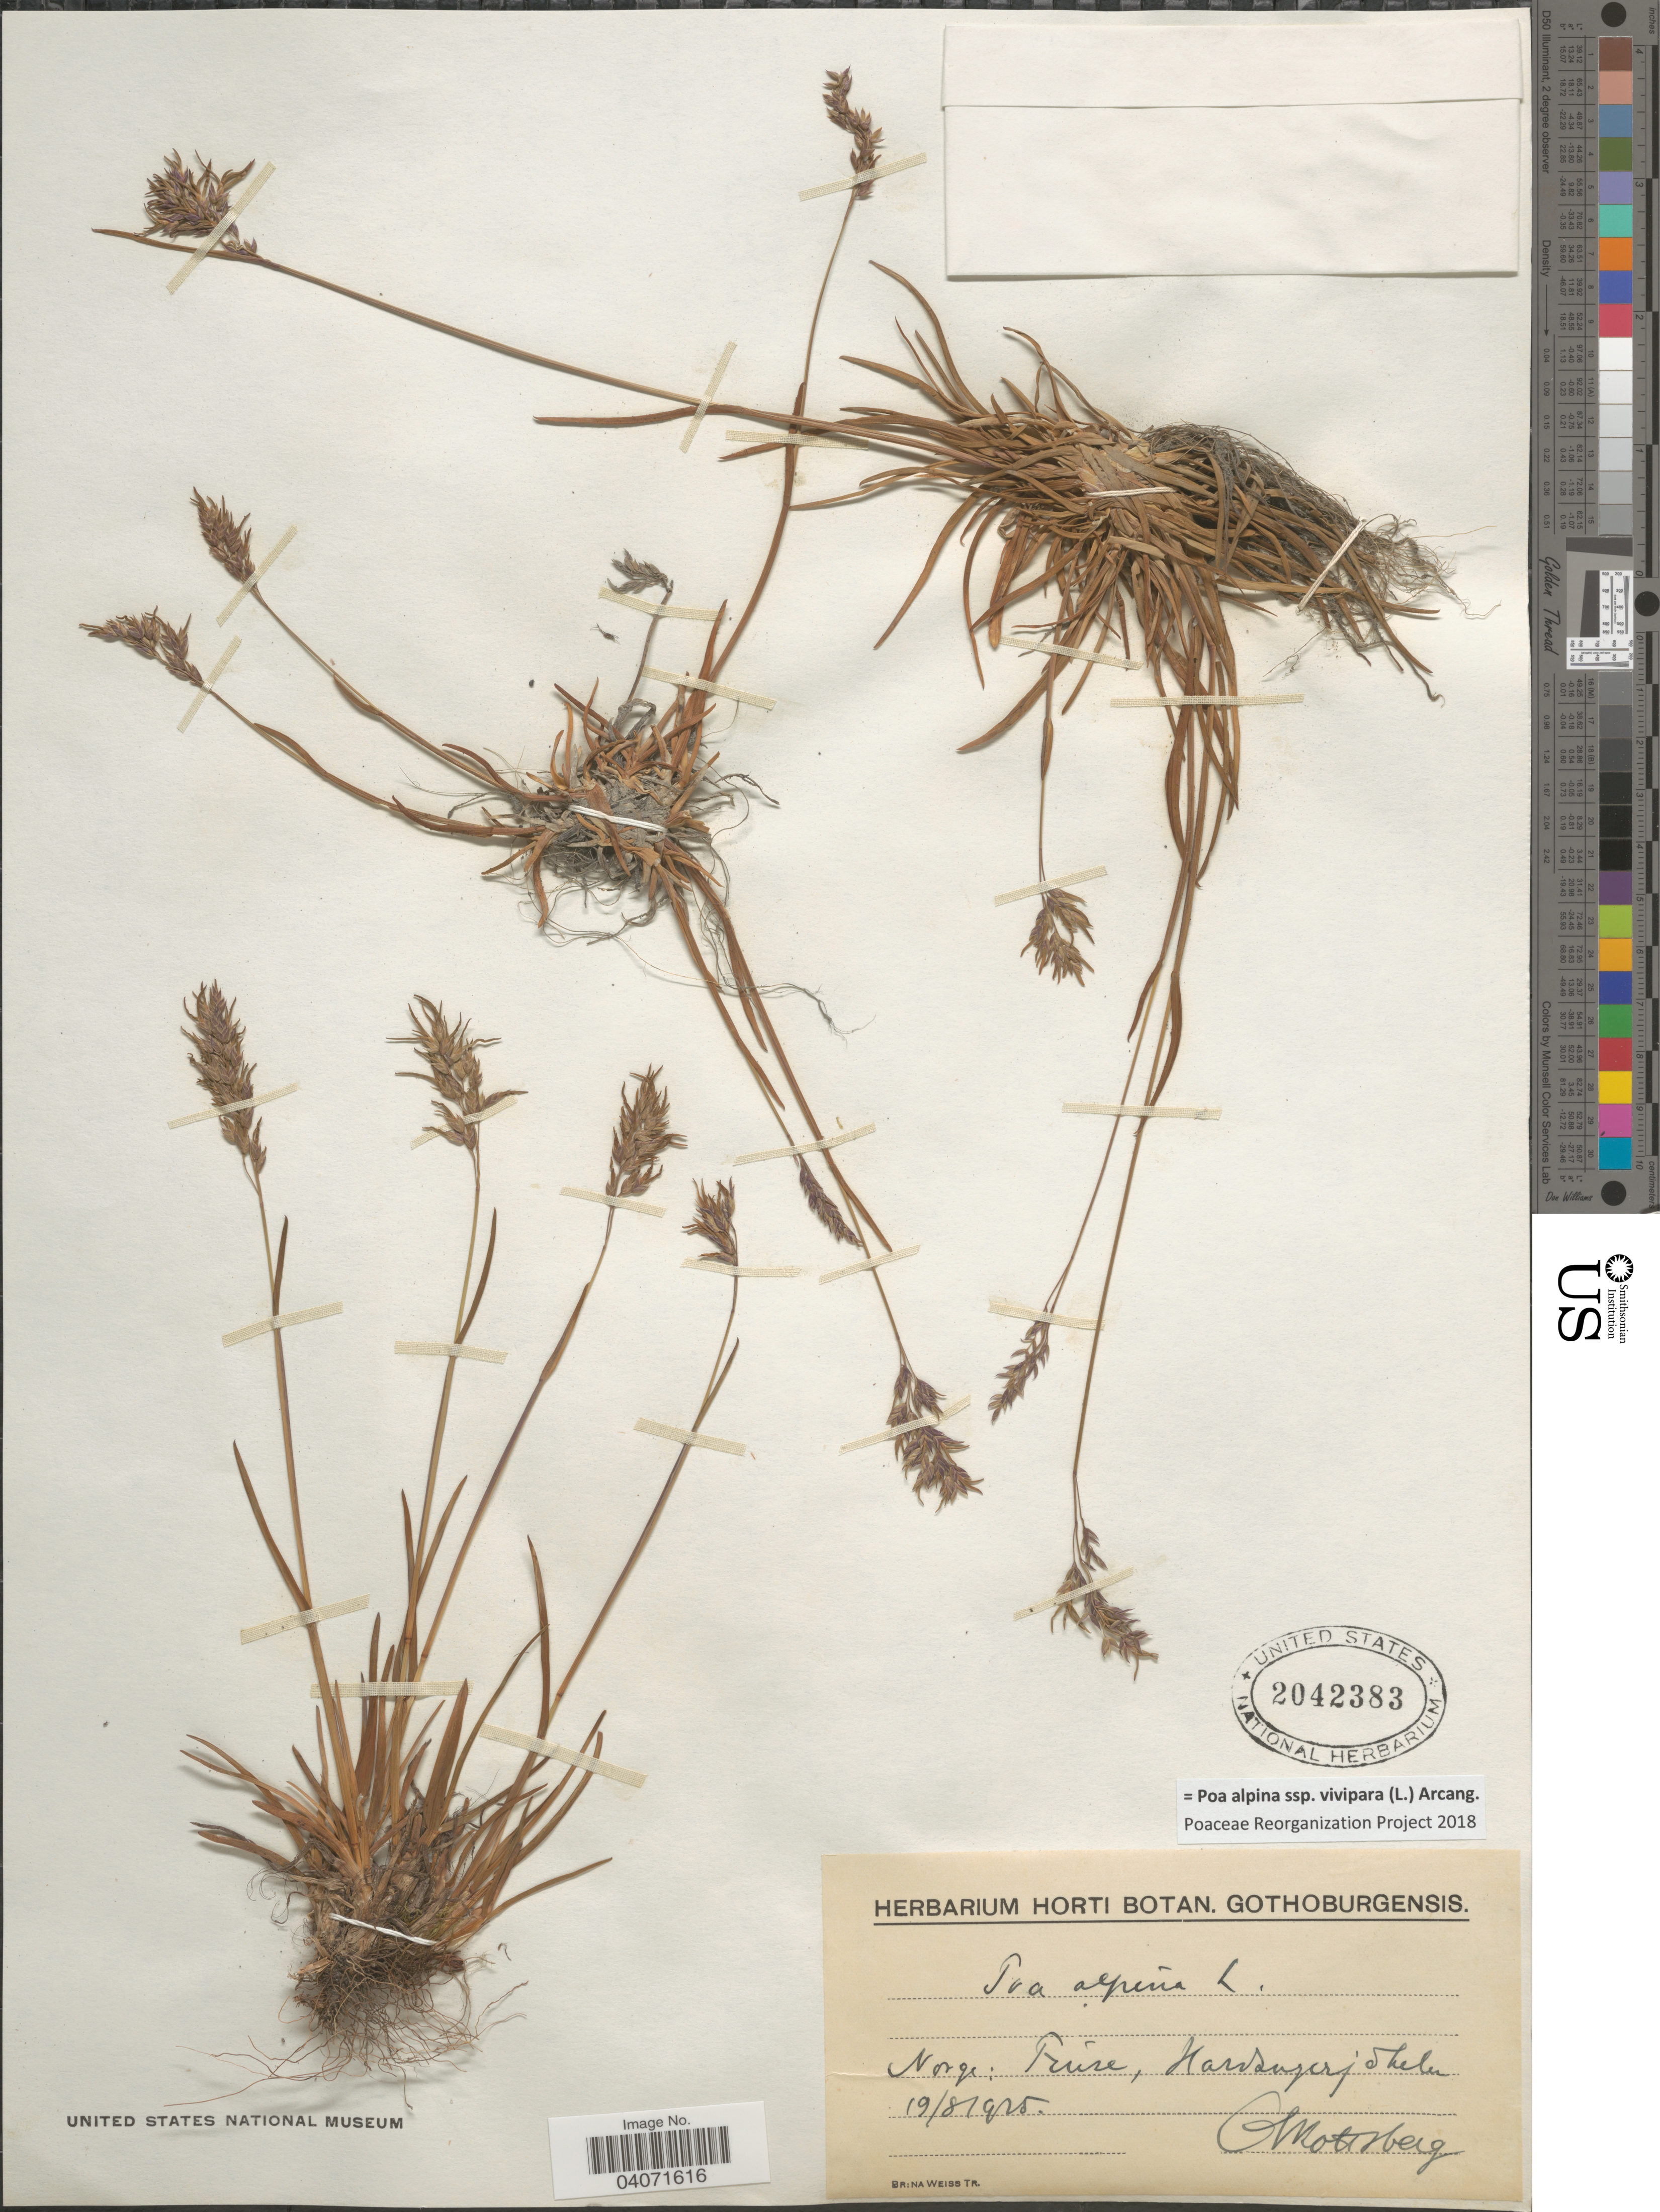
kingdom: Plantae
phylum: Tracheophyta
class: Liliopsida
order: Poales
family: Poaceae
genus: Poa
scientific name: Poa alpina subsp. vivipara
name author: (L.) Arcang.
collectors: C. Mottsberg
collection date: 1925-08-19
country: Norway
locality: Norge: Finse, Hardangerjøkulen.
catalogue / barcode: US 2042383